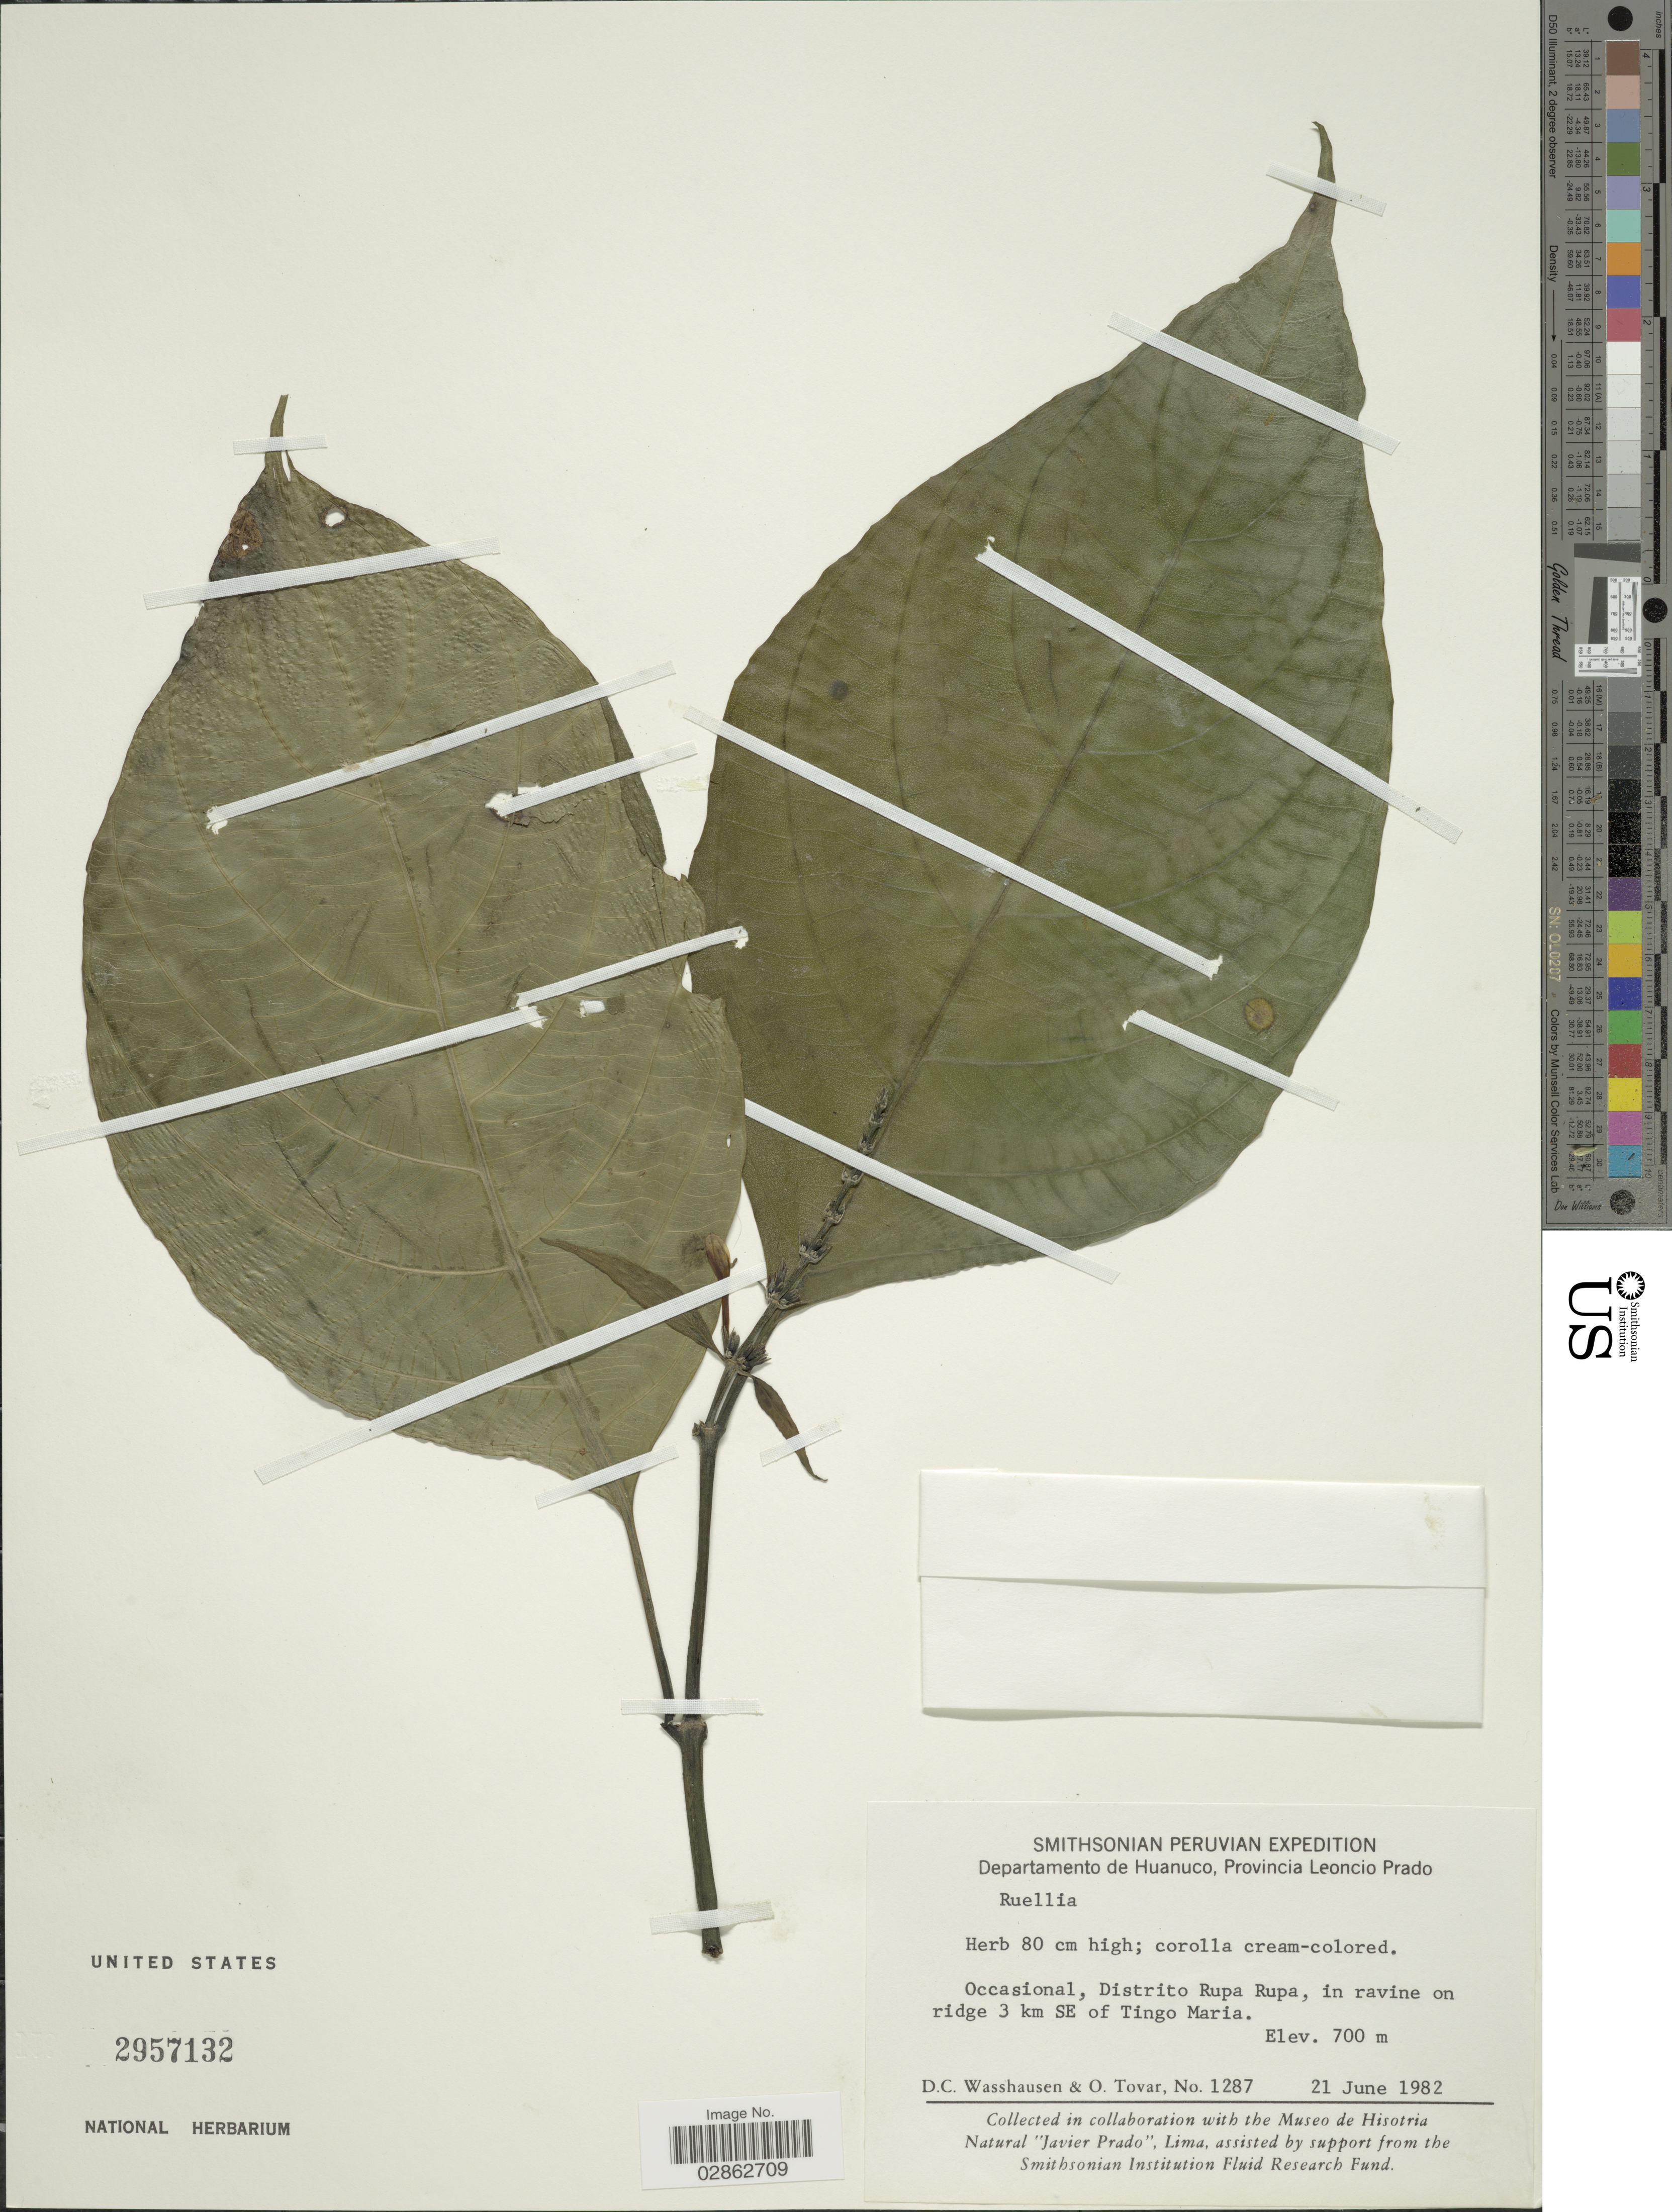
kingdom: Plantae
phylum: Tracheophyta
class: Magnoliopsida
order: Lamiales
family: Acanthaceae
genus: Ruellia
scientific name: Ruellia sp.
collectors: D. C. Wasshausen & Ó. Tovar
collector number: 1287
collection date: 1982-06-21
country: Peru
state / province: Huánuco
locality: Departamento de Huanuco, Provincia Leoncio Prado. Distrito Rupa Rupa, in ravine on ridge 3 km SE of Tingo Maria.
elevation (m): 700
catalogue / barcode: US 2957132